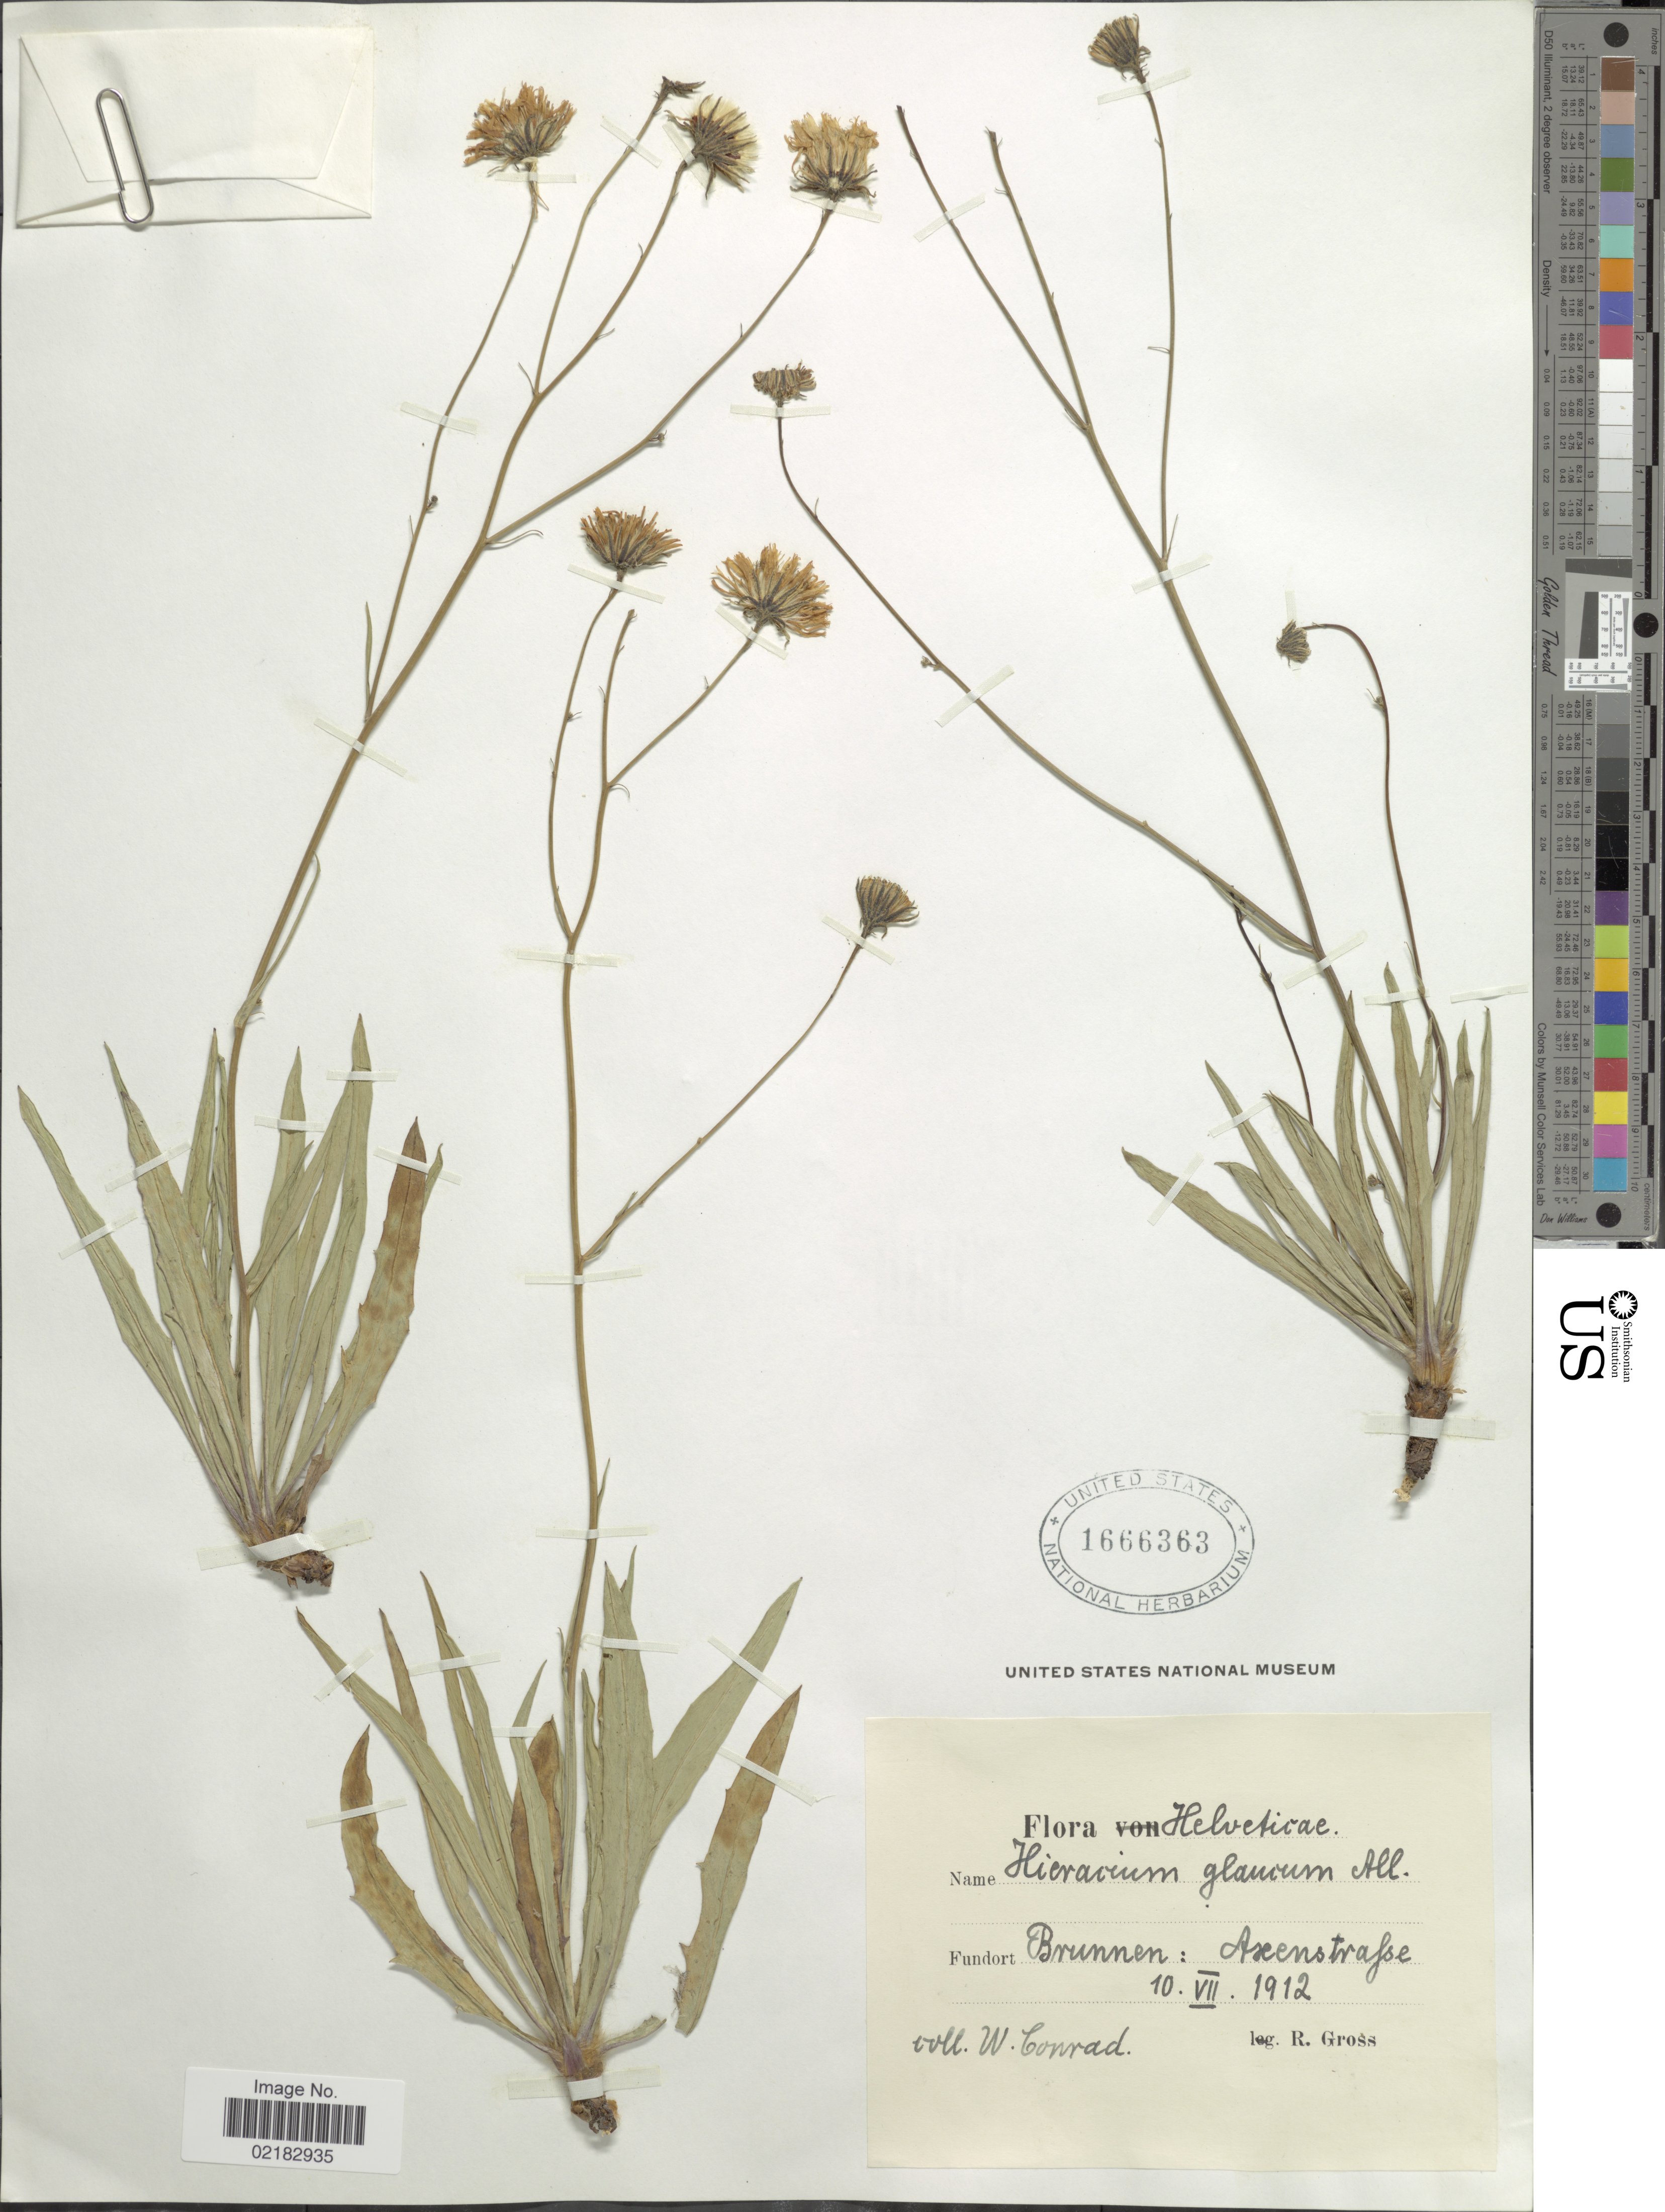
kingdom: Plantae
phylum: Tracheophyta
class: Magnoliopsida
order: Asterales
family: Asteraceae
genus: Hieracium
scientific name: Hieracium glaucum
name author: All.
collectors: W. Conrad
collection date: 1912-07-10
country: Switzerland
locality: Helveticae, Brunnen: Ascenstrafse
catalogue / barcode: US 1666363